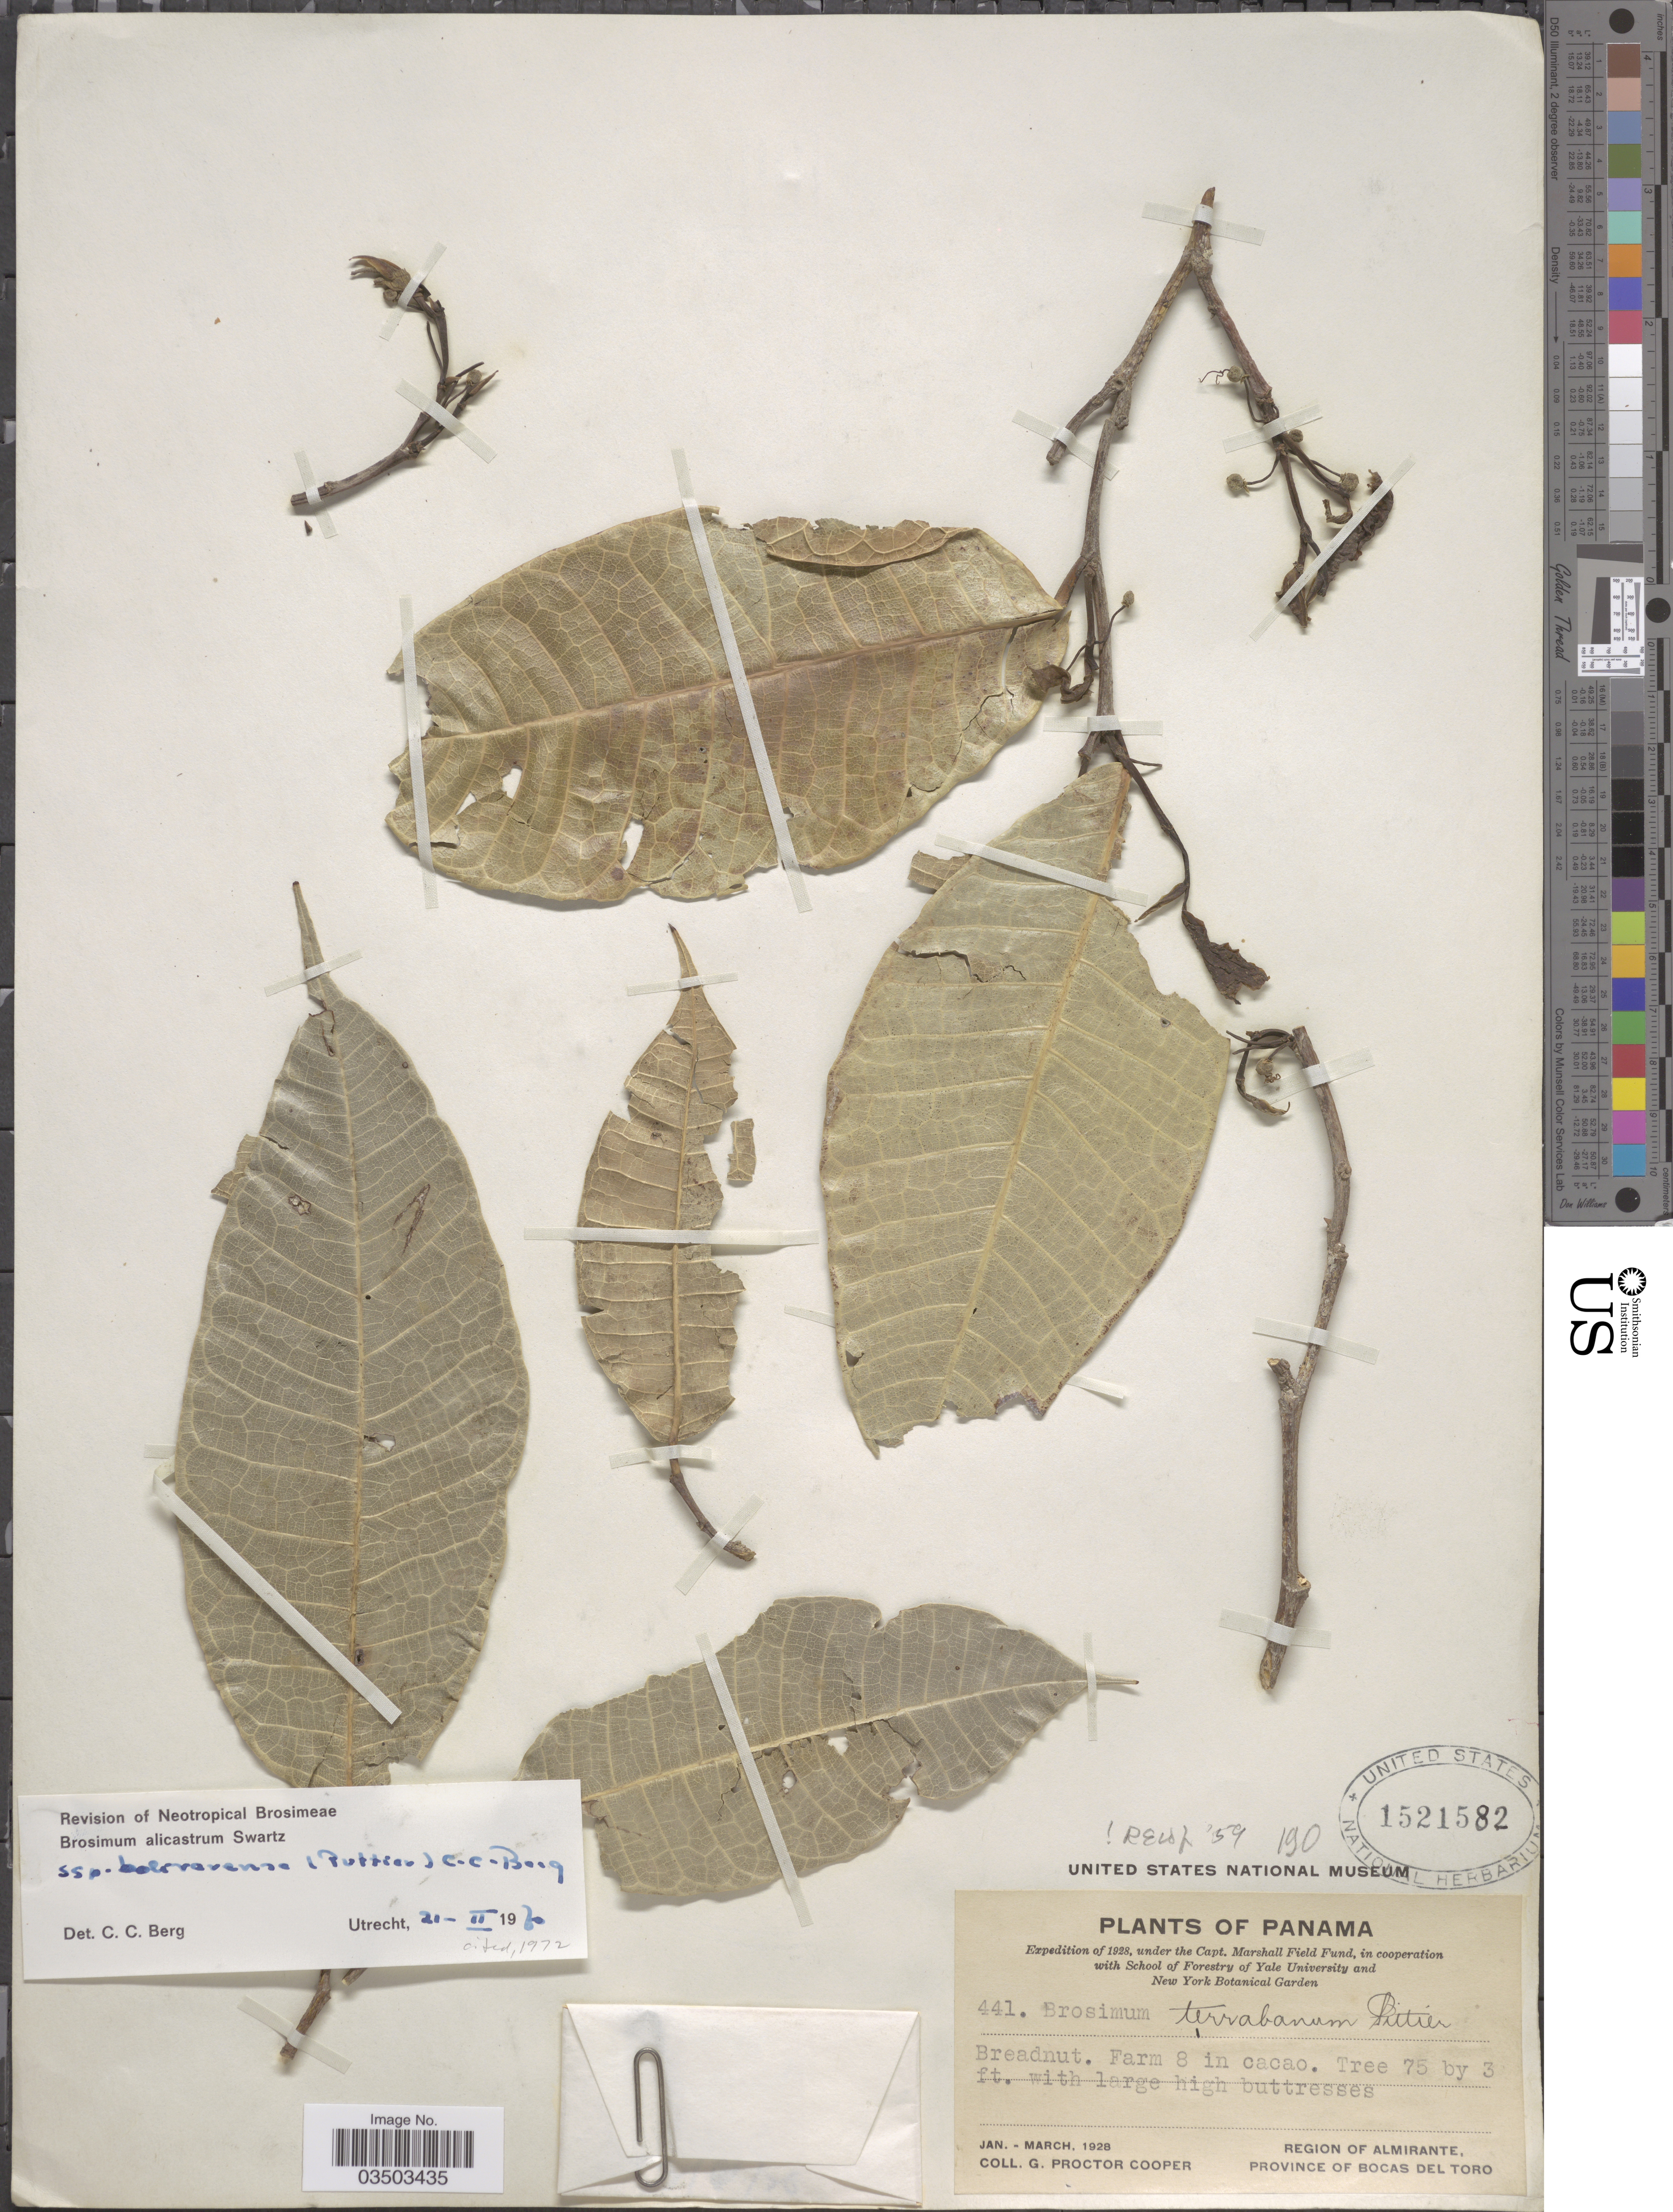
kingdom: Plantae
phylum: Tracheophyta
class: Magnoliopsida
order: Rosales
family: Moraceae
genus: Brosimum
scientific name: Brosimum alicastrum subsp. bolivarense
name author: (Pittier) C.C. Berg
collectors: G. Cooper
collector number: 441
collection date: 1928-01/1928-03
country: Panama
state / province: Bocas del Toro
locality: Region of Almirante.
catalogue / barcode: US 1521582